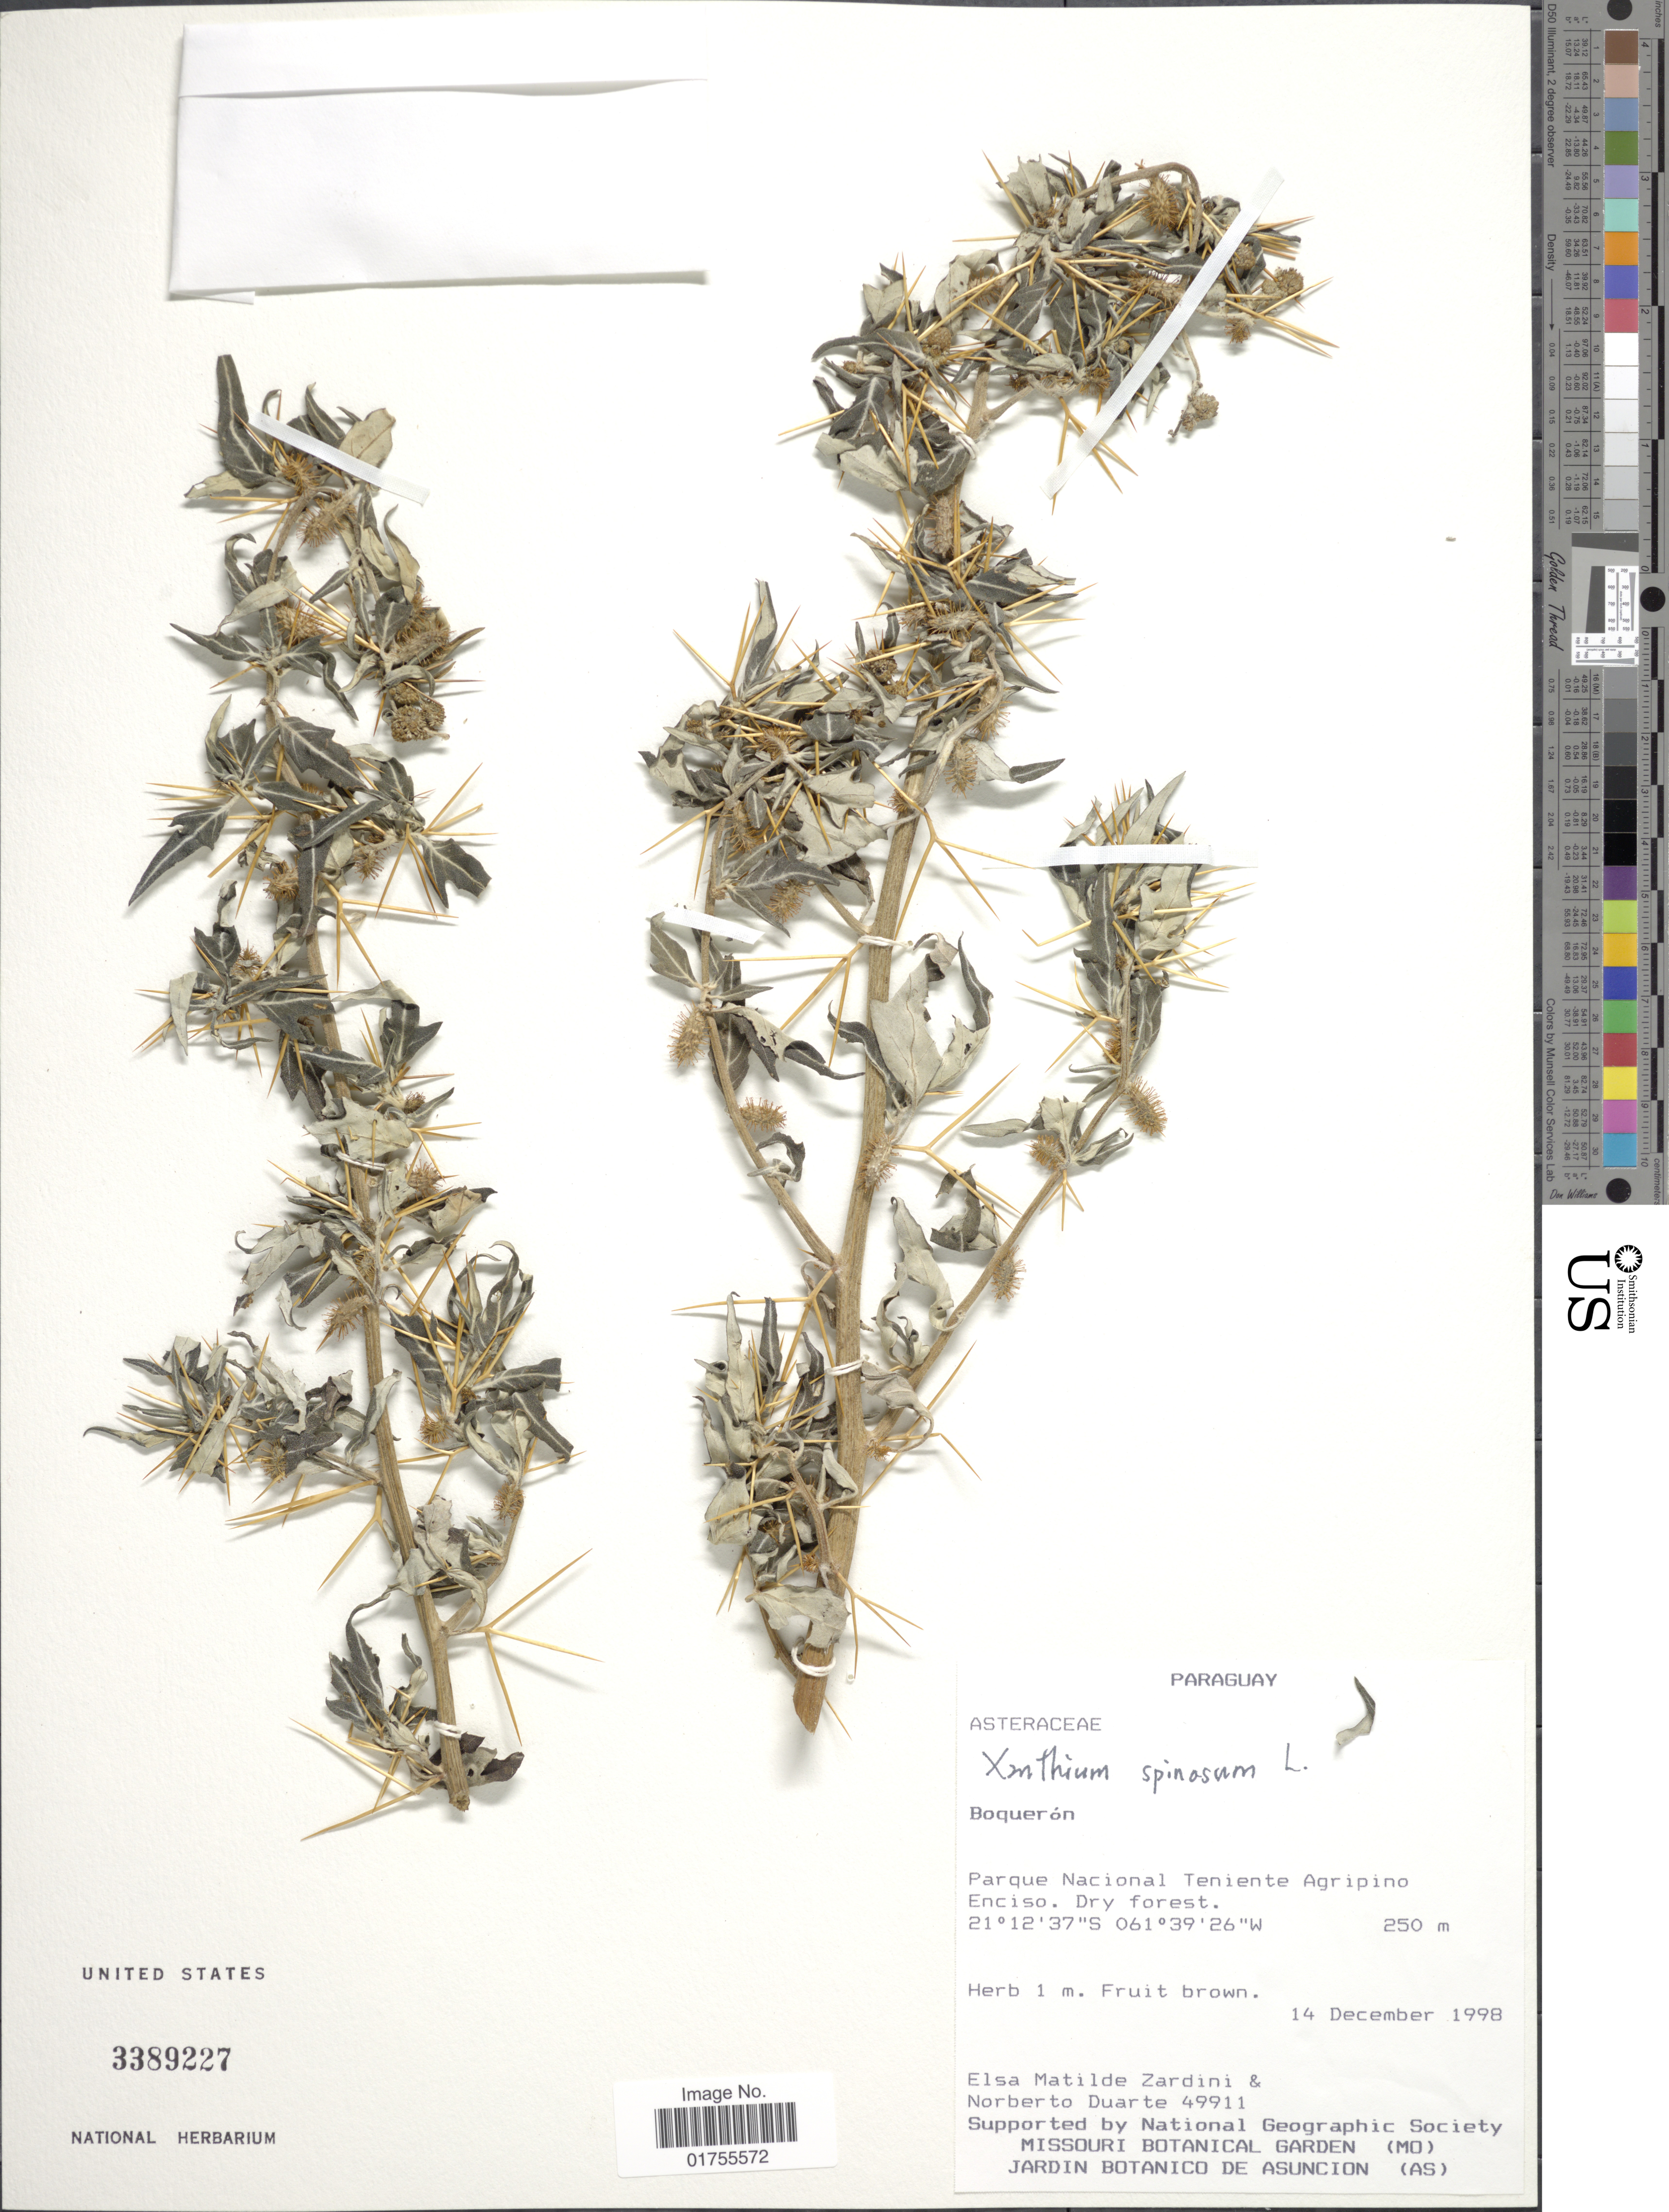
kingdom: Plantae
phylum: Tracheophyta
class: Magnoliopsida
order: Asterales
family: Asteraceae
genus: Xanthium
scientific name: Xanthium spinosum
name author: L.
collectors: E. M. Zardini & N. Duarte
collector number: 49911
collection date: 1998-12-14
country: Paraguay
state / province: Boqueron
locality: Parque Nacional Teniente Agripino, Enciso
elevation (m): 250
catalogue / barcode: US 3389227